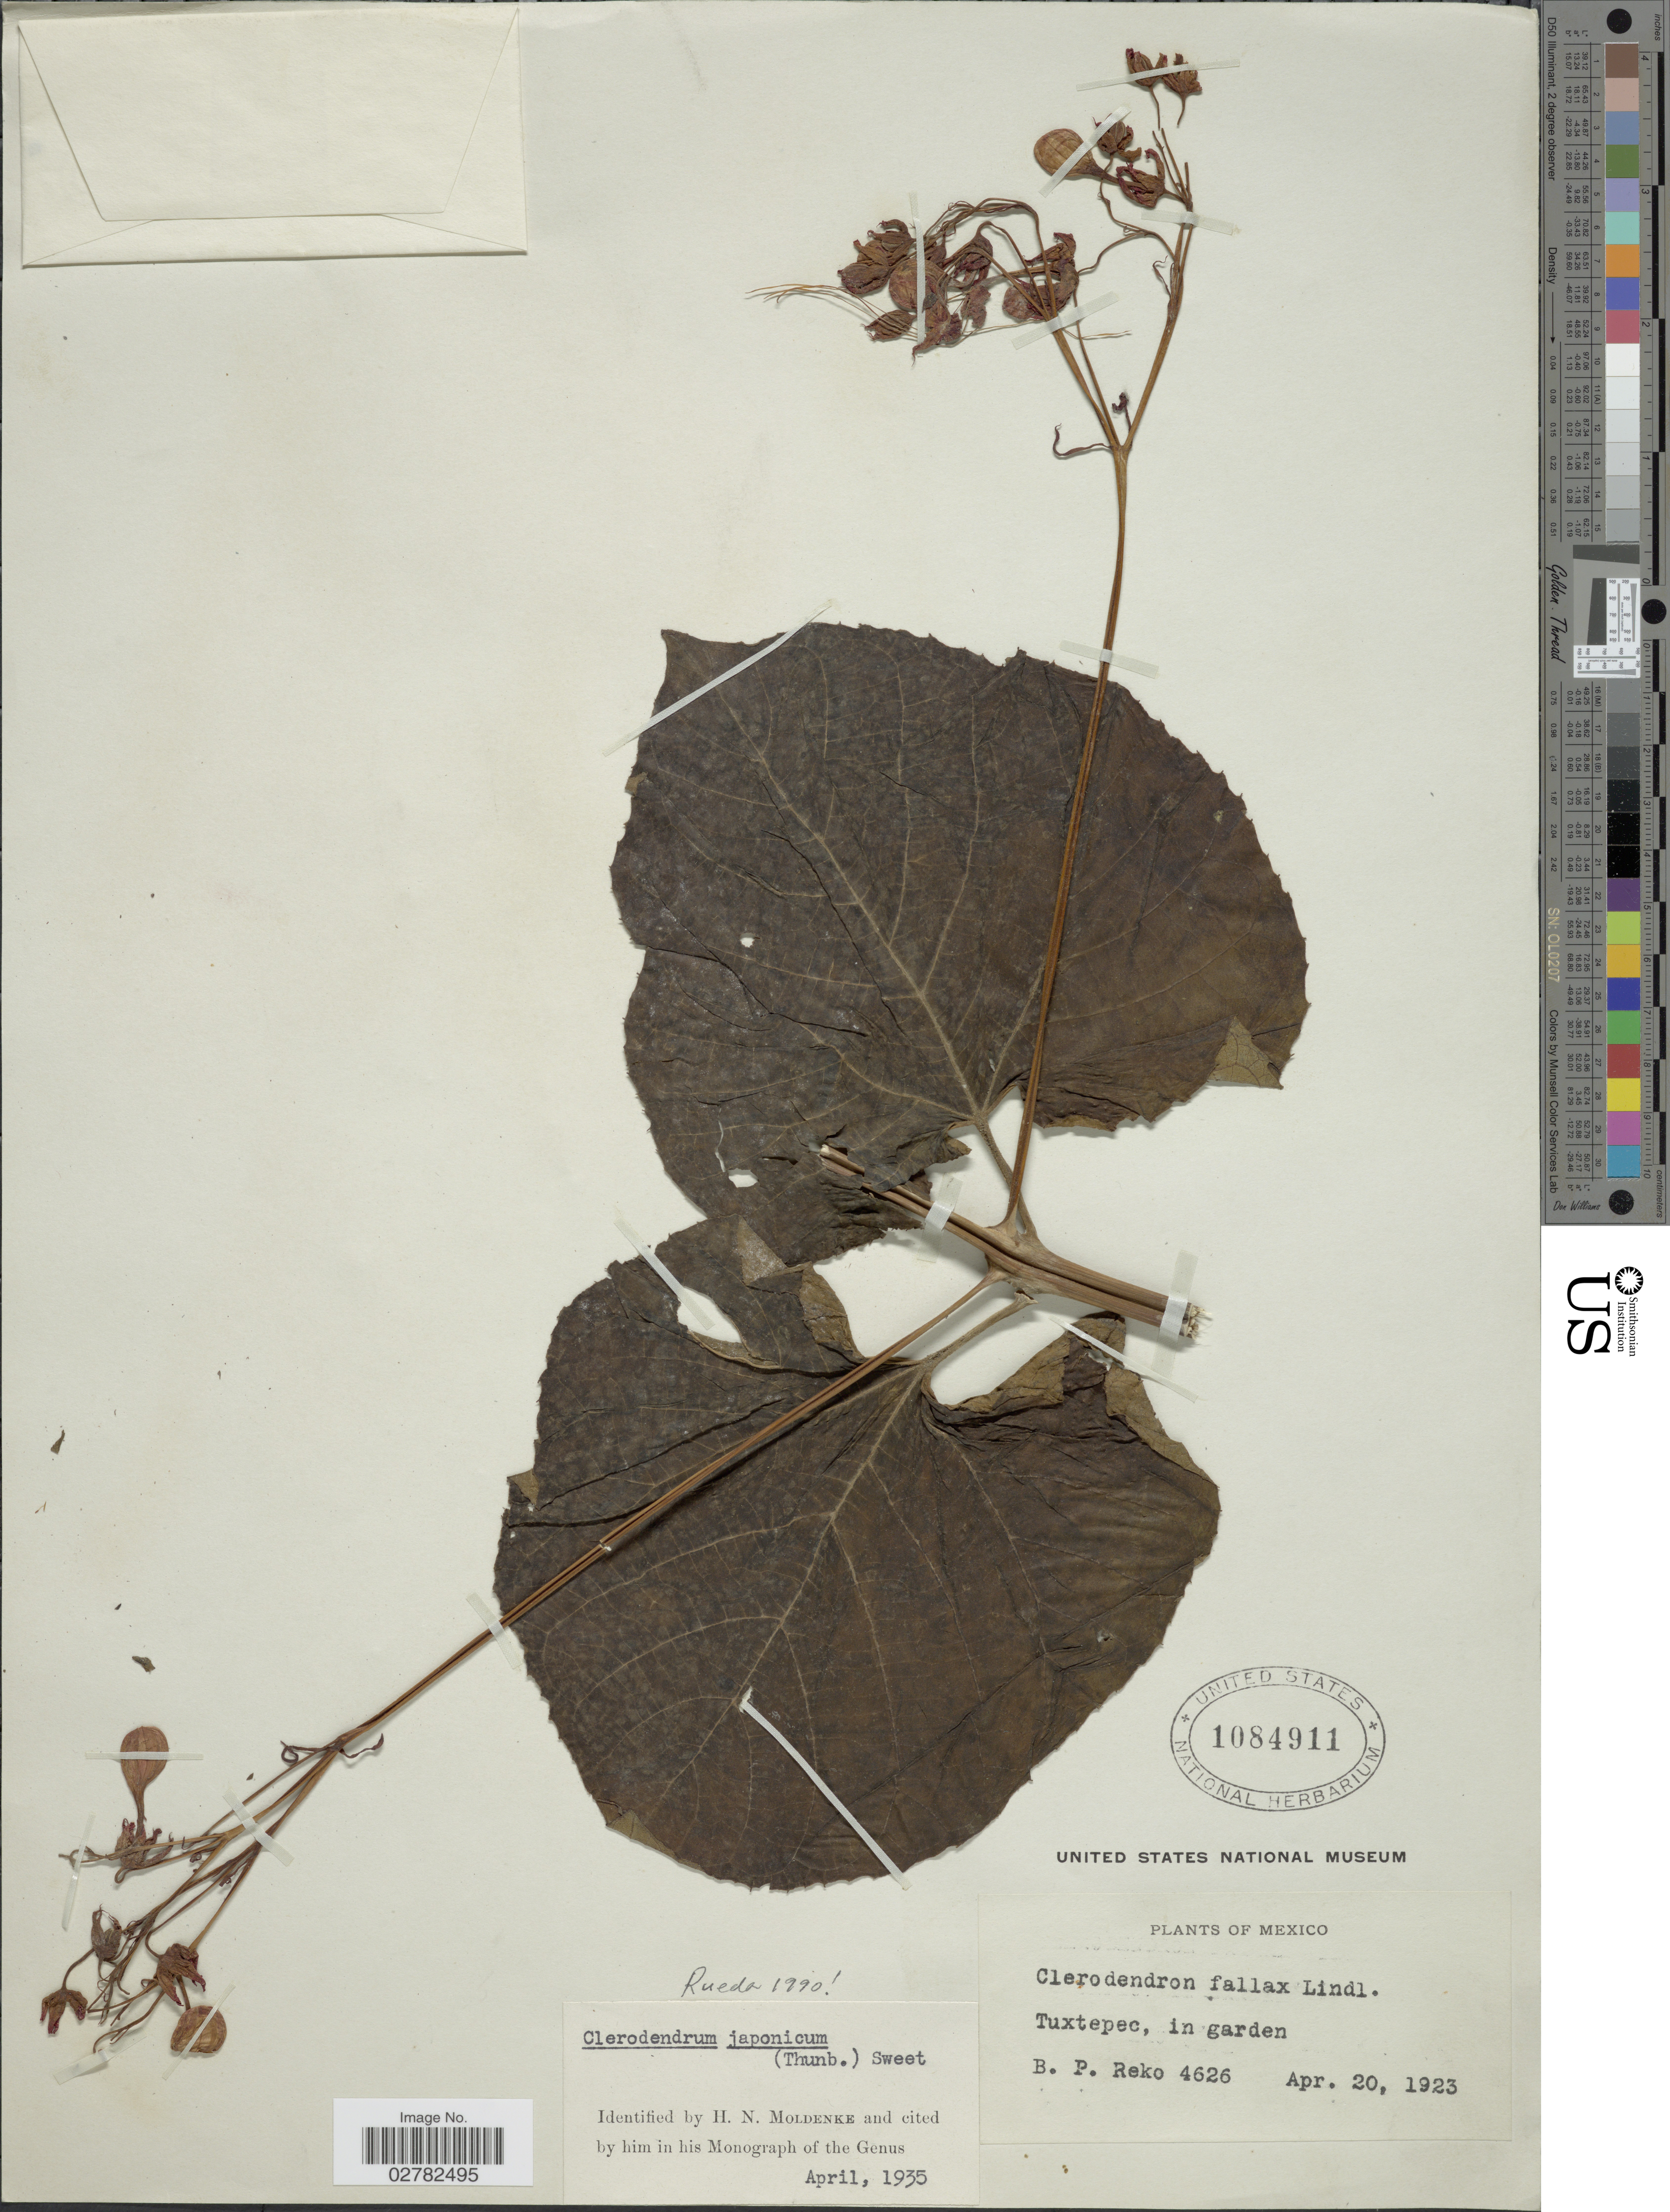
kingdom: Plantae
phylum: Tracheophyta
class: Magnoliopsida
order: Lamiales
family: Lamiaceae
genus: Clerodendrum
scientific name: Clerodendrum japonicum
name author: (Thunb.) Sweet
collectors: B. P. Reko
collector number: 4626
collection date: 1923-04-20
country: Mexico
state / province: Oaxaca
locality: Tuxtepec, in garden.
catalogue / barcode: US 1084911